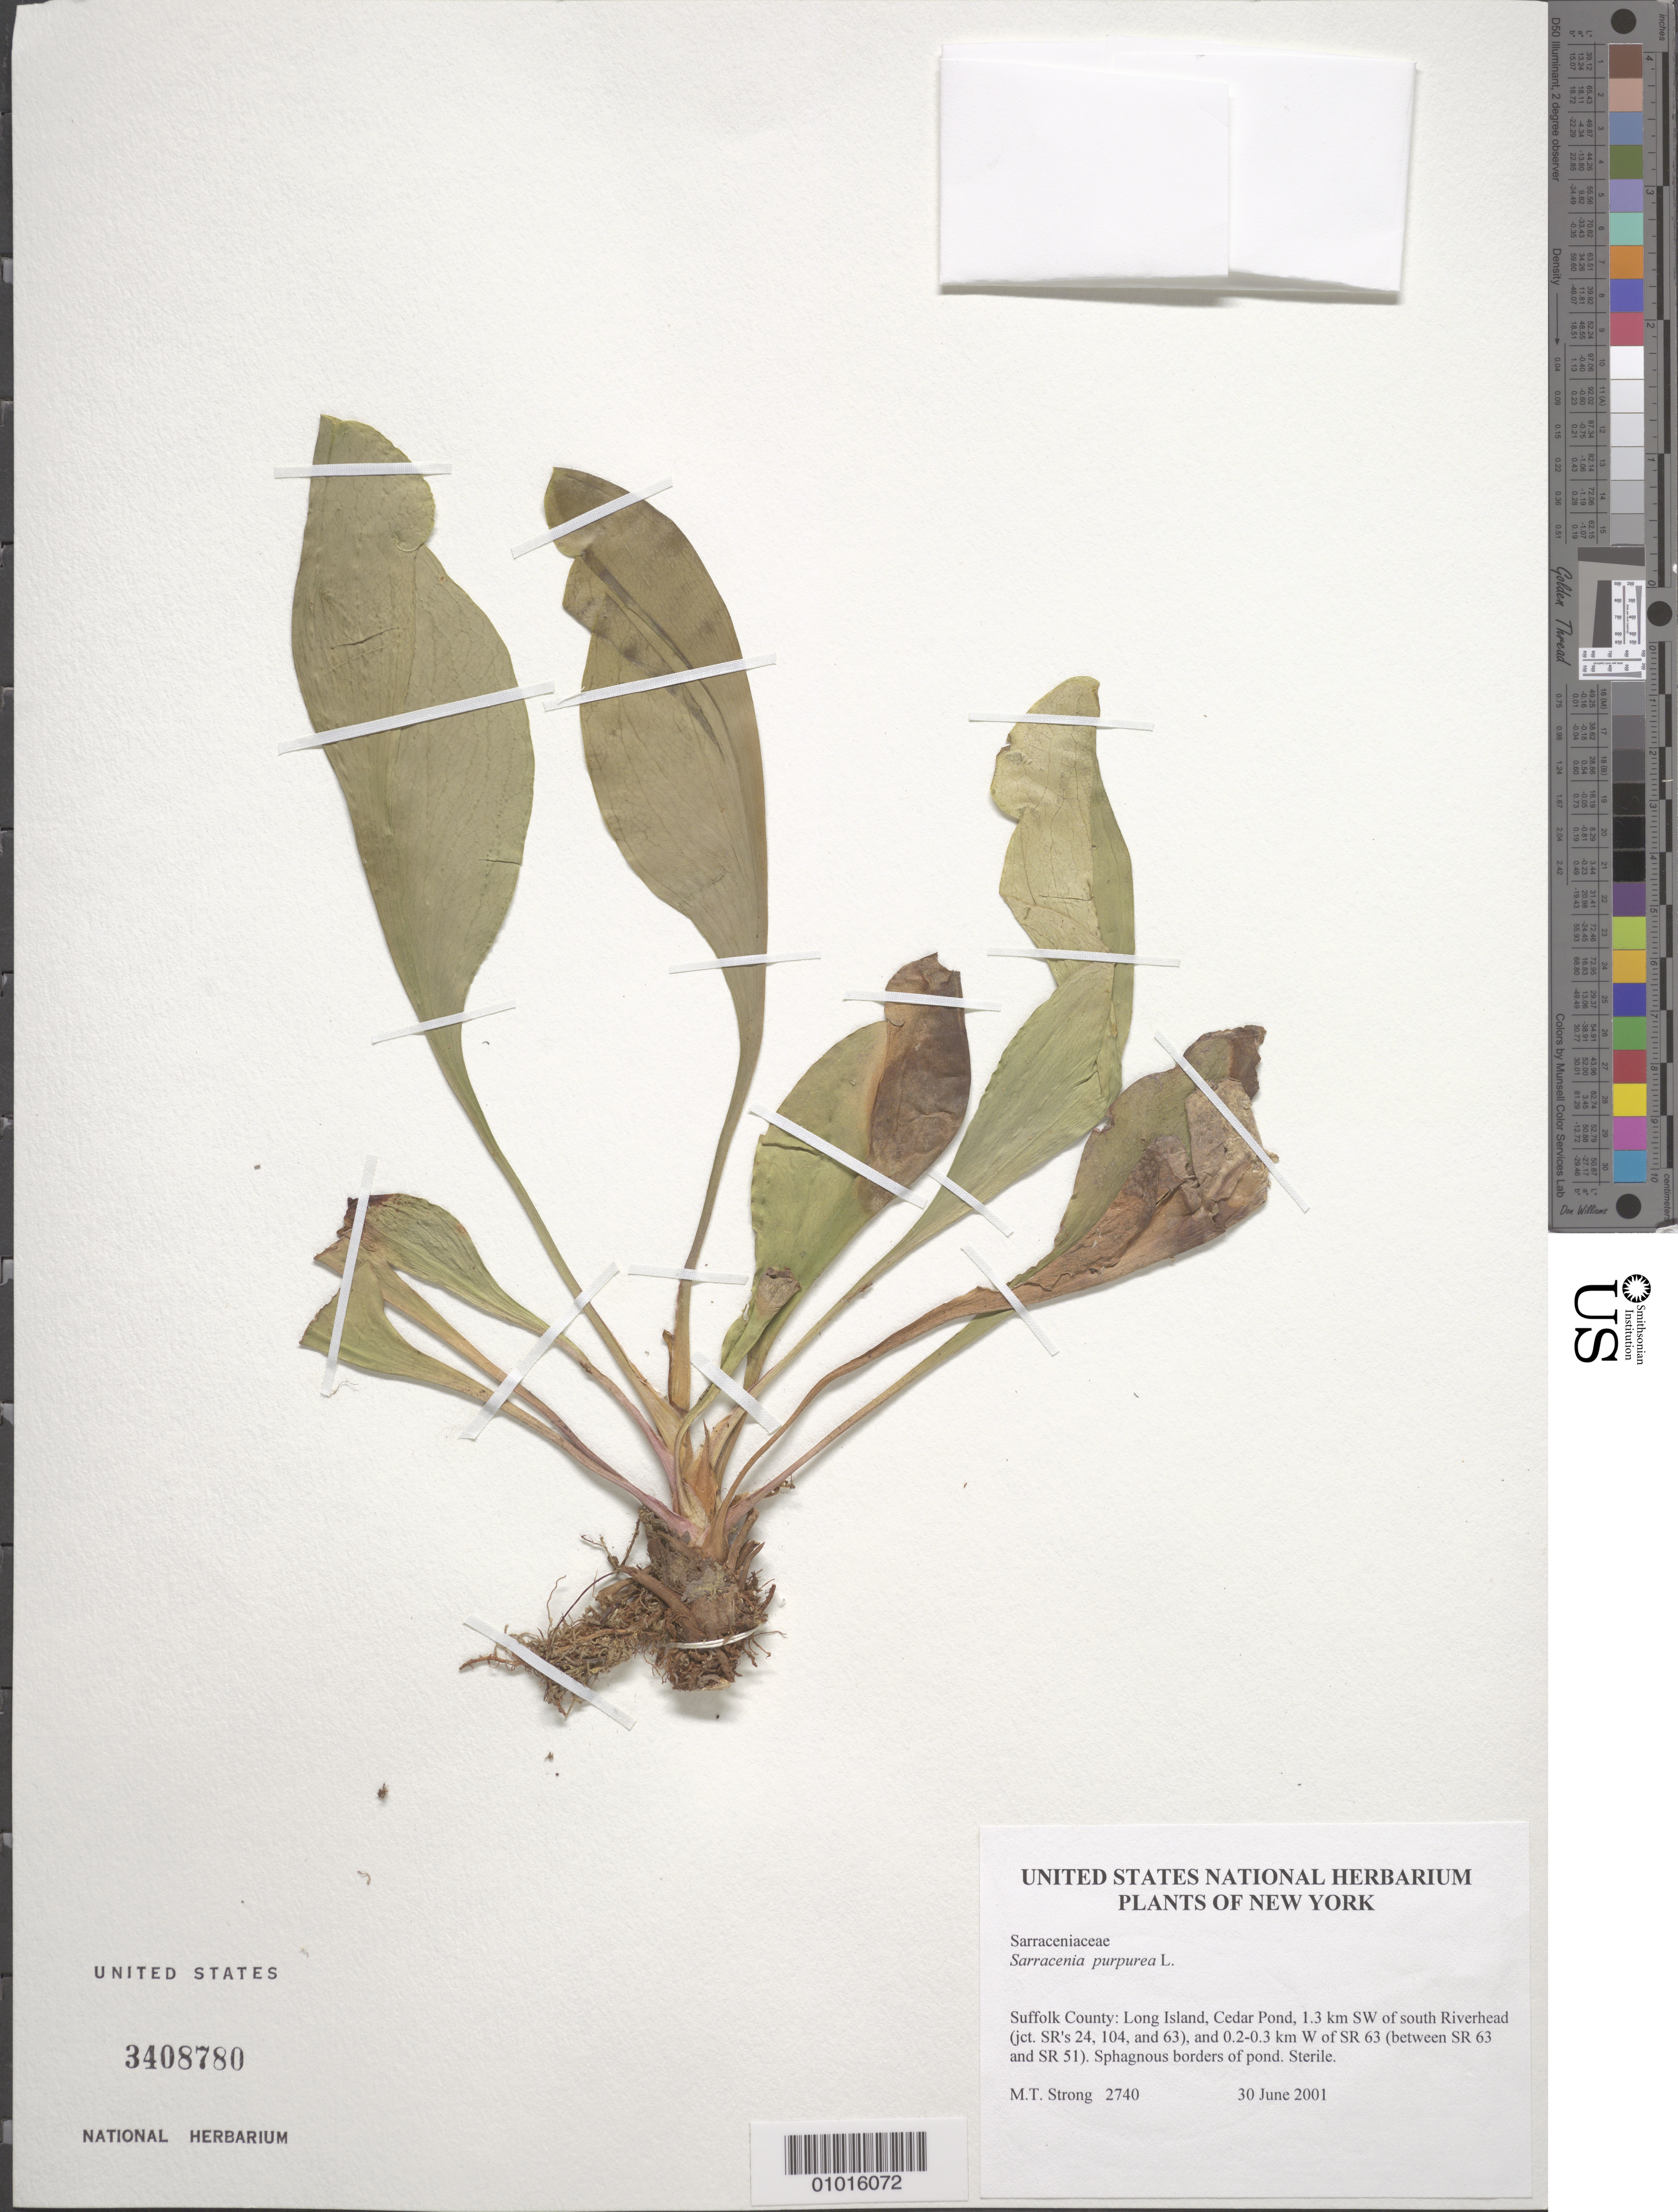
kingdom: Plantae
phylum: Tracheophyta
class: Magnoliopsida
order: Ericales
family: Sarraceniaceae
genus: Sarracenia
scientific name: Sarracenia purpurea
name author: L.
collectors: M. T. Strong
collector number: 2740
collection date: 2001-06-30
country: United States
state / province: New York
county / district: Suffolk County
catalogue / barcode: US 3408780